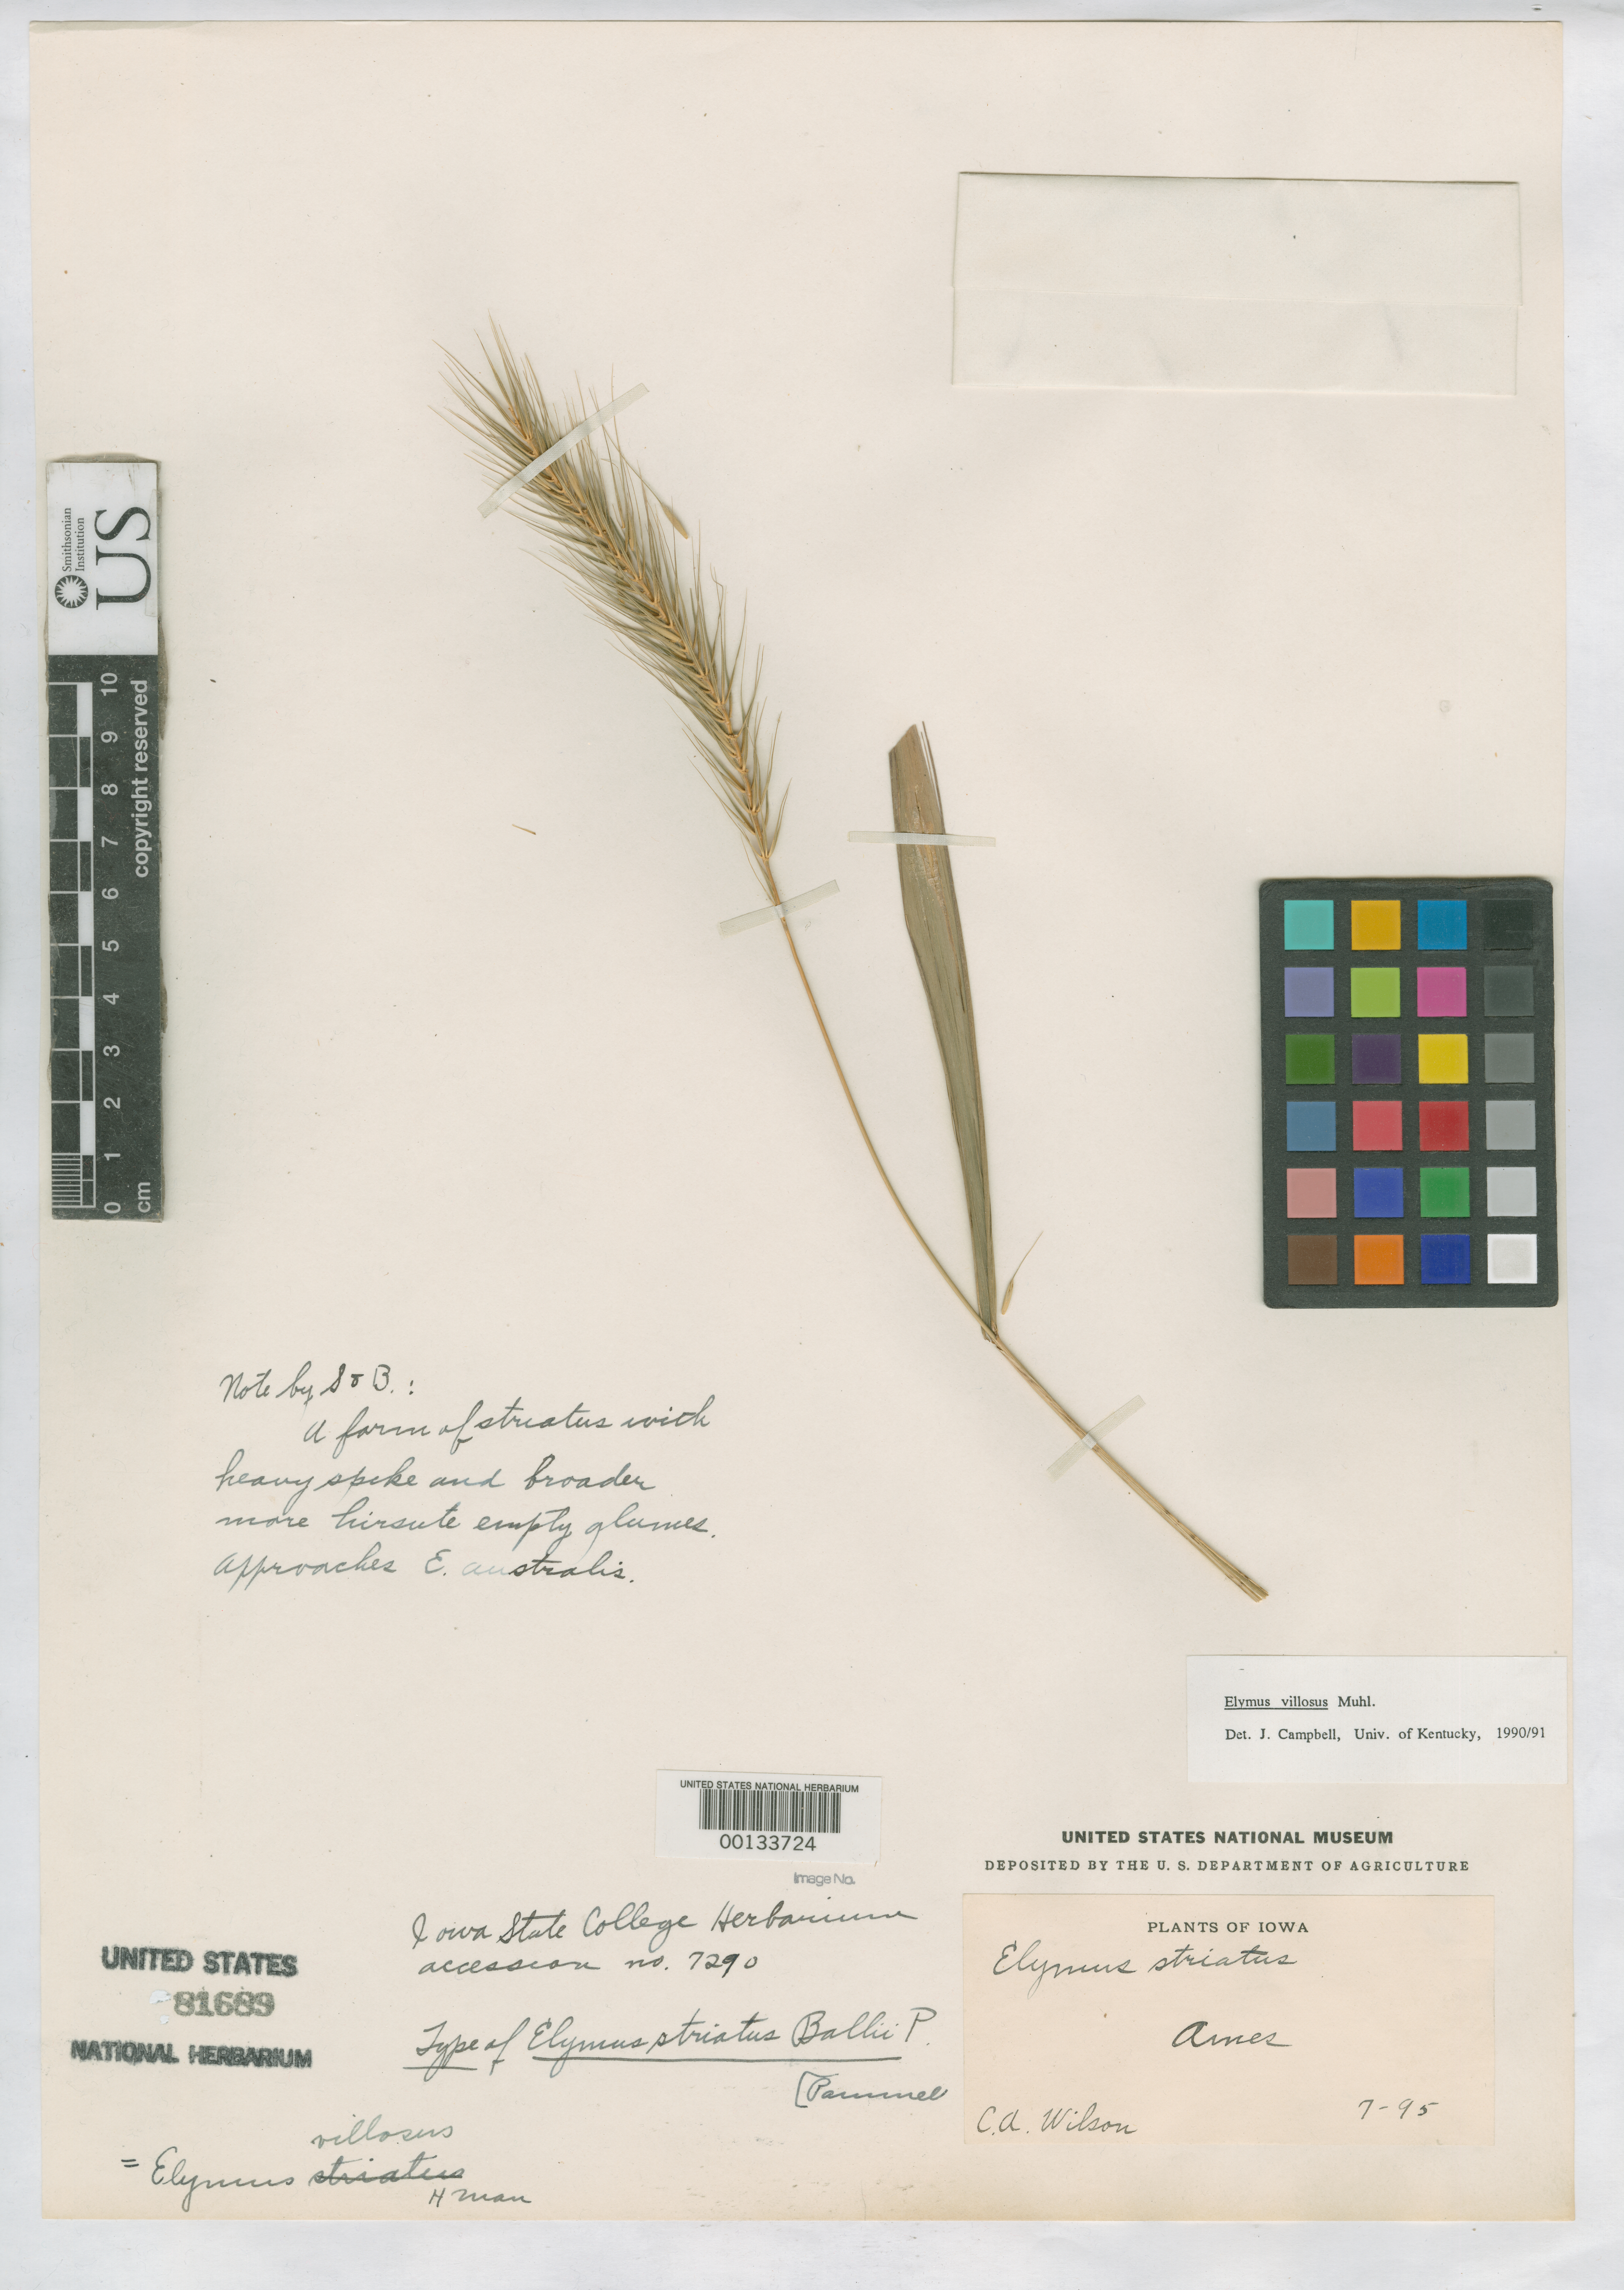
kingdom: Plantae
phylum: Tracheophyta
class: Liliopsida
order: Poales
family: Poaceae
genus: Elymus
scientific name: Elymus striatus var. ballii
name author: Pammel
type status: Holotype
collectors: C. A. Wilson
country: United States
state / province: Iowa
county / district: Story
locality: Ames.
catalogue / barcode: US 81689